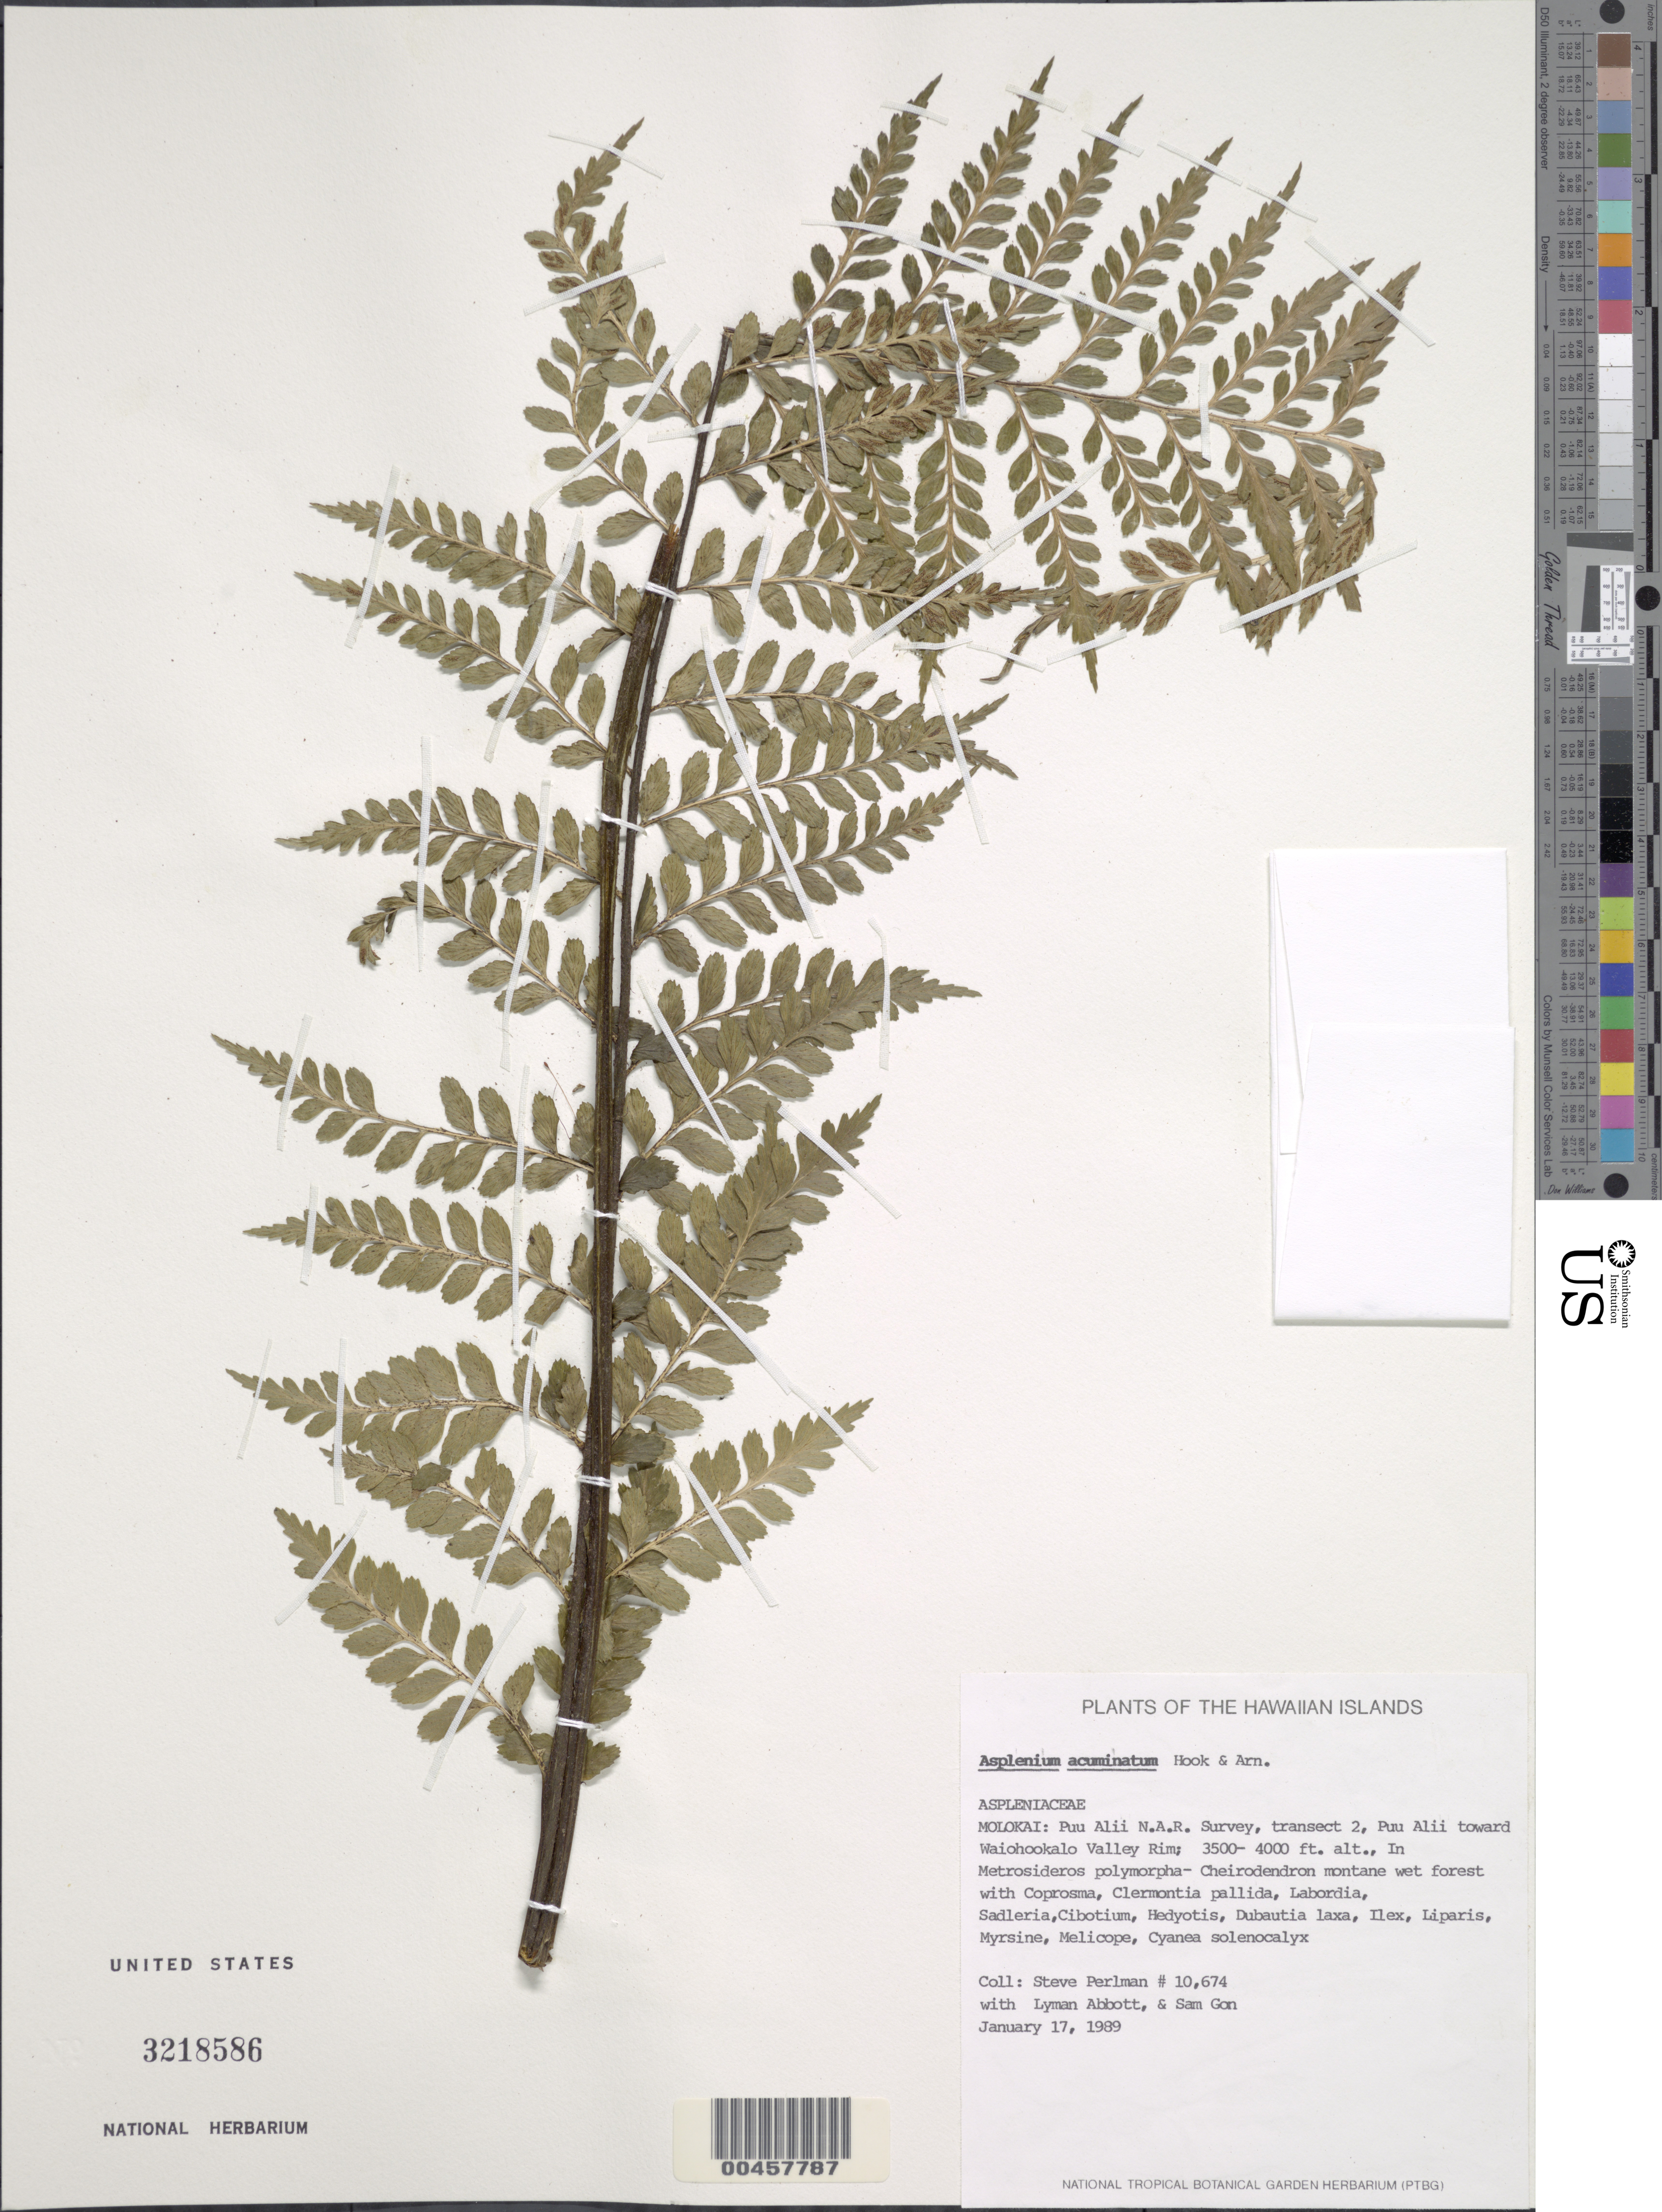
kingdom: Plantae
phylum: Tracheophyta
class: Polypodiopsida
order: Polypodiales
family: Aspleniaceae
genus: Asplenium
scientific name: Asplenium acuminatum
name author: Hook. & Arn.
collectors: S. P. Perlman, L. Abbott & S. Gon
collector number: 10674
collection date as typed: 17 Jan 1989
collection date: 1989-01-17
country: United States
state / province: Hawaii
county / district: Maui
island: Moloka'i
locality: Molokai: Puu Alii N.A.R. Survey, transect 2, Puu Alii toward Waiohookalo Valley Rim.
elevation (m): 1067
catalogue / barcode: US 3218586